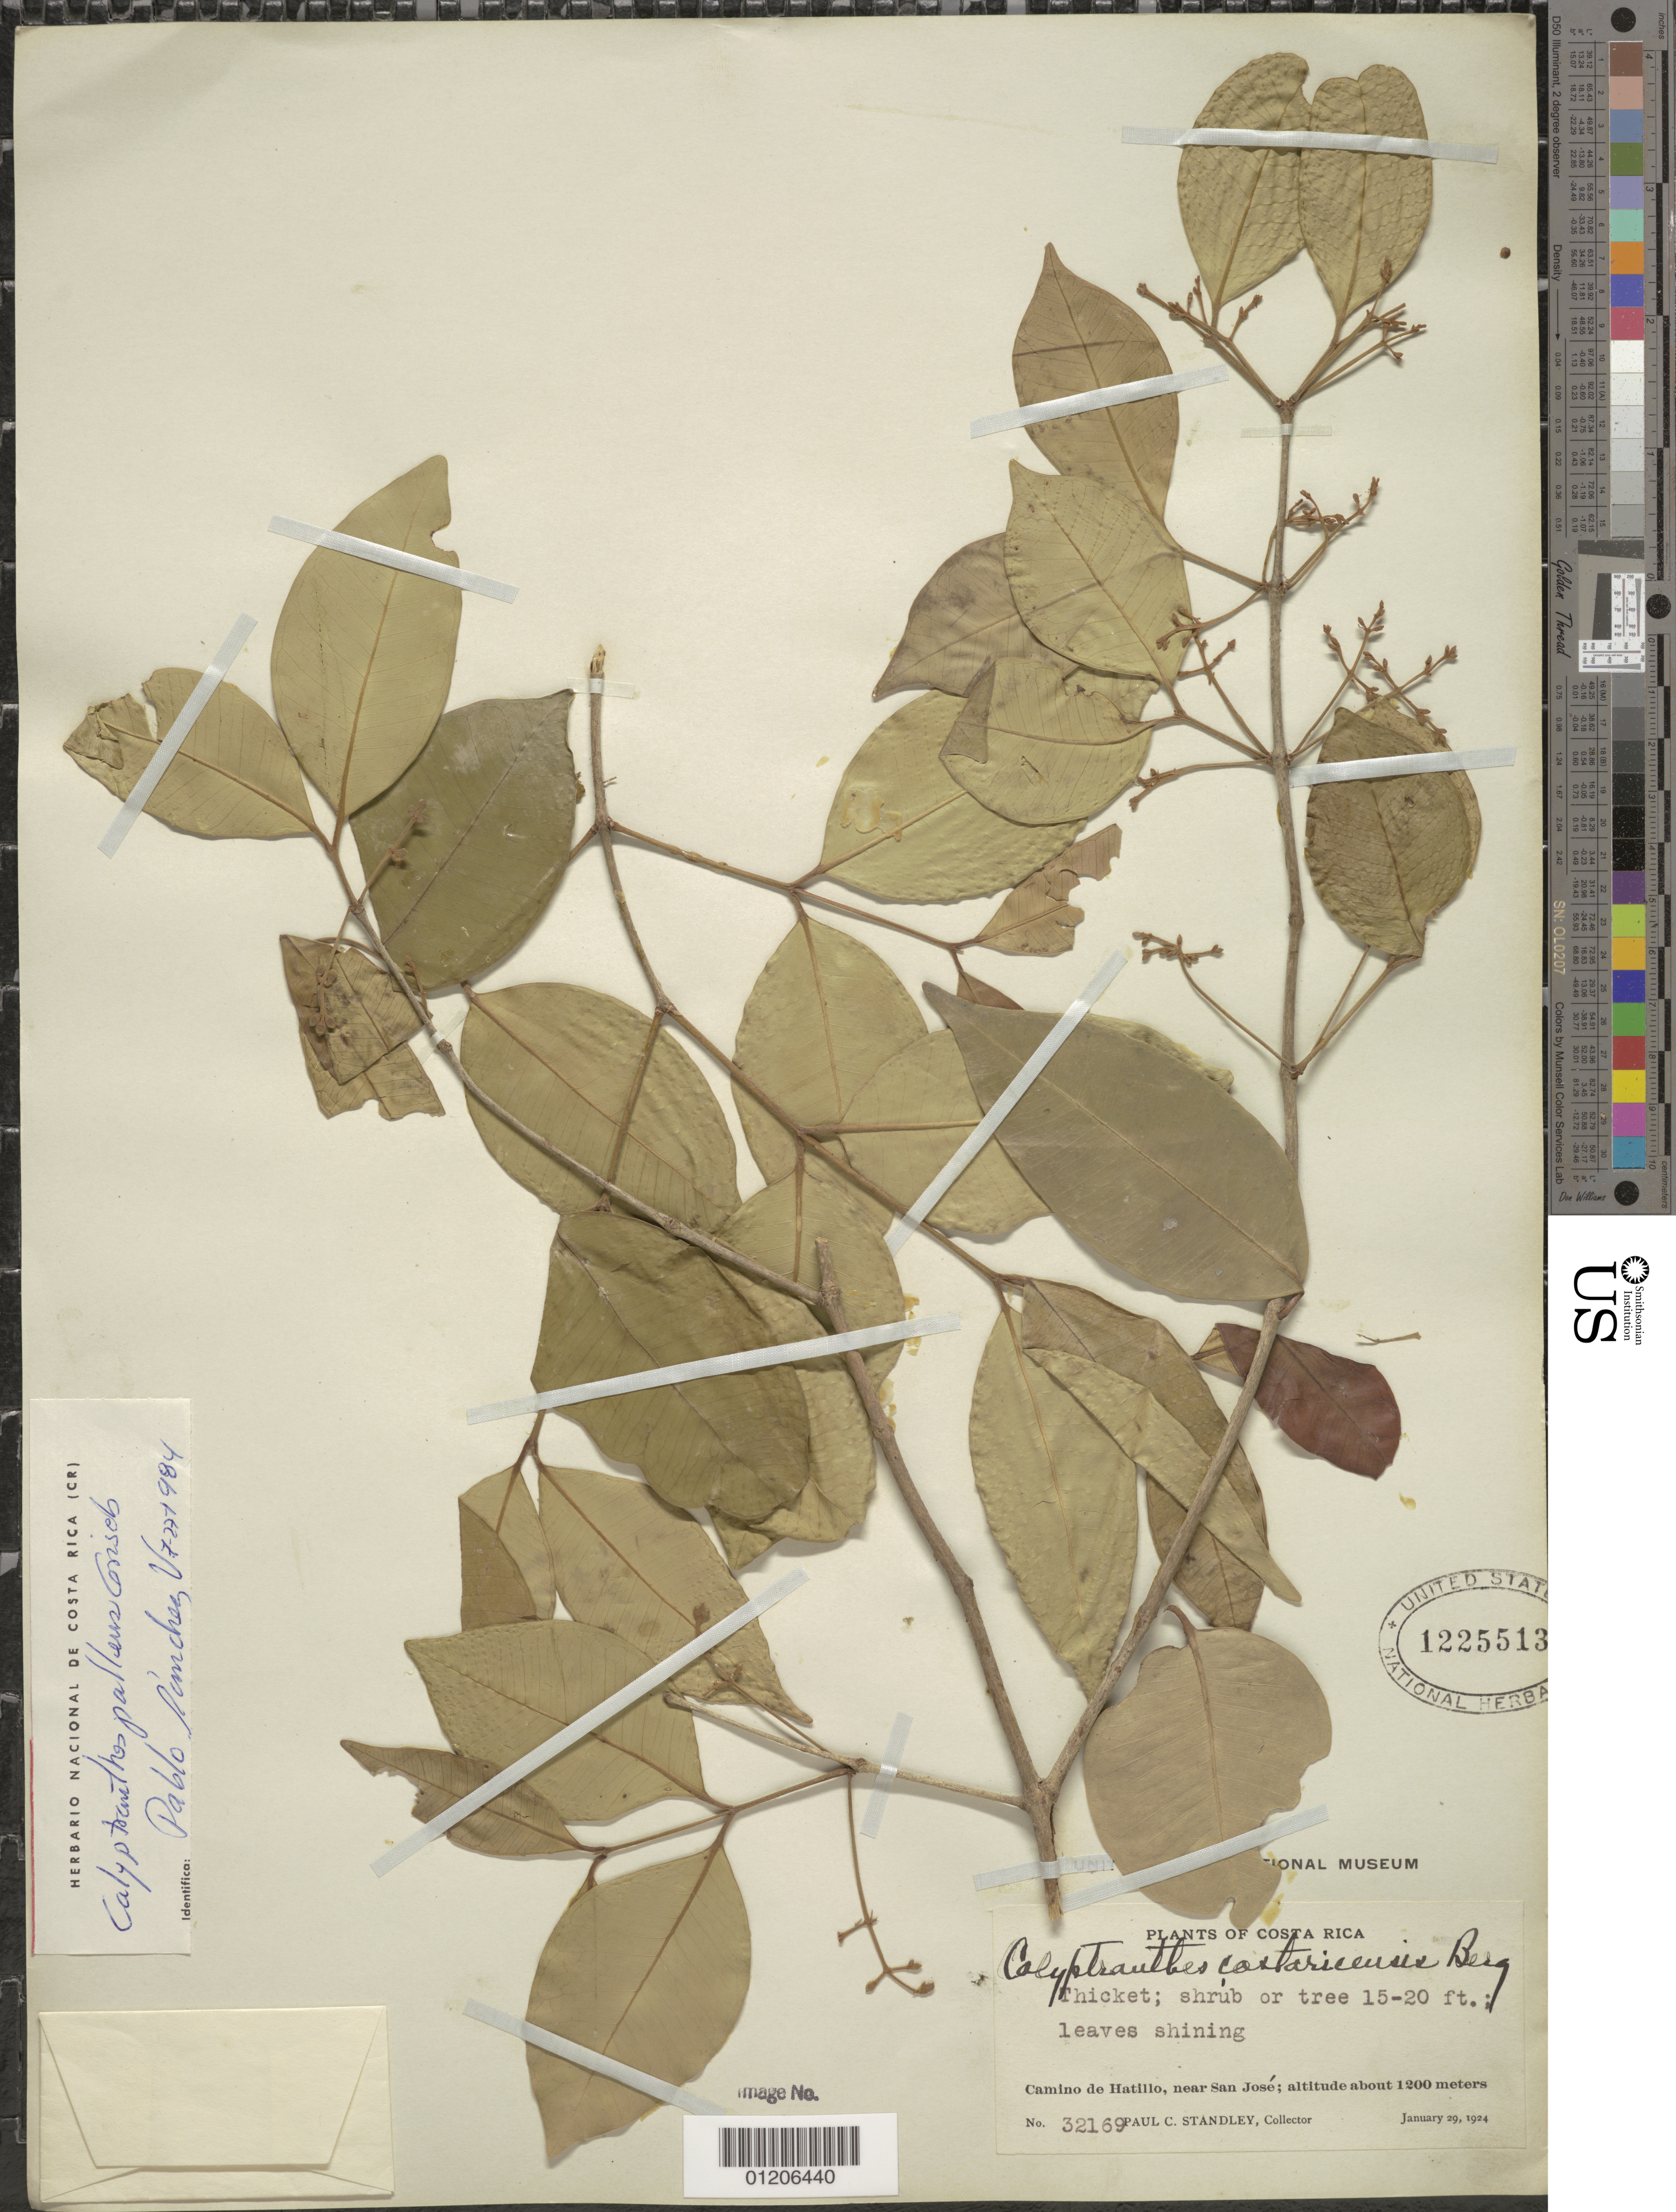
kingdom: Plantae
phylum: Tracheophyta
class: Magnoliopsida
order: Myrtales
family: Myrtaceae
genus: Myrcia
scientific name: Myrcia neopallens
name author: A.R. Lourenço & E. Lucas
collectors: P. C. Standley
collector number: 32169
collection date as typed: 29 Jan 1924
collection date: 1924-01-29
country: Costa Rica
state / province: San José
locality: Camino de Hatillo.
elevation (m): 1200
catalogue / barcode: US 1225513